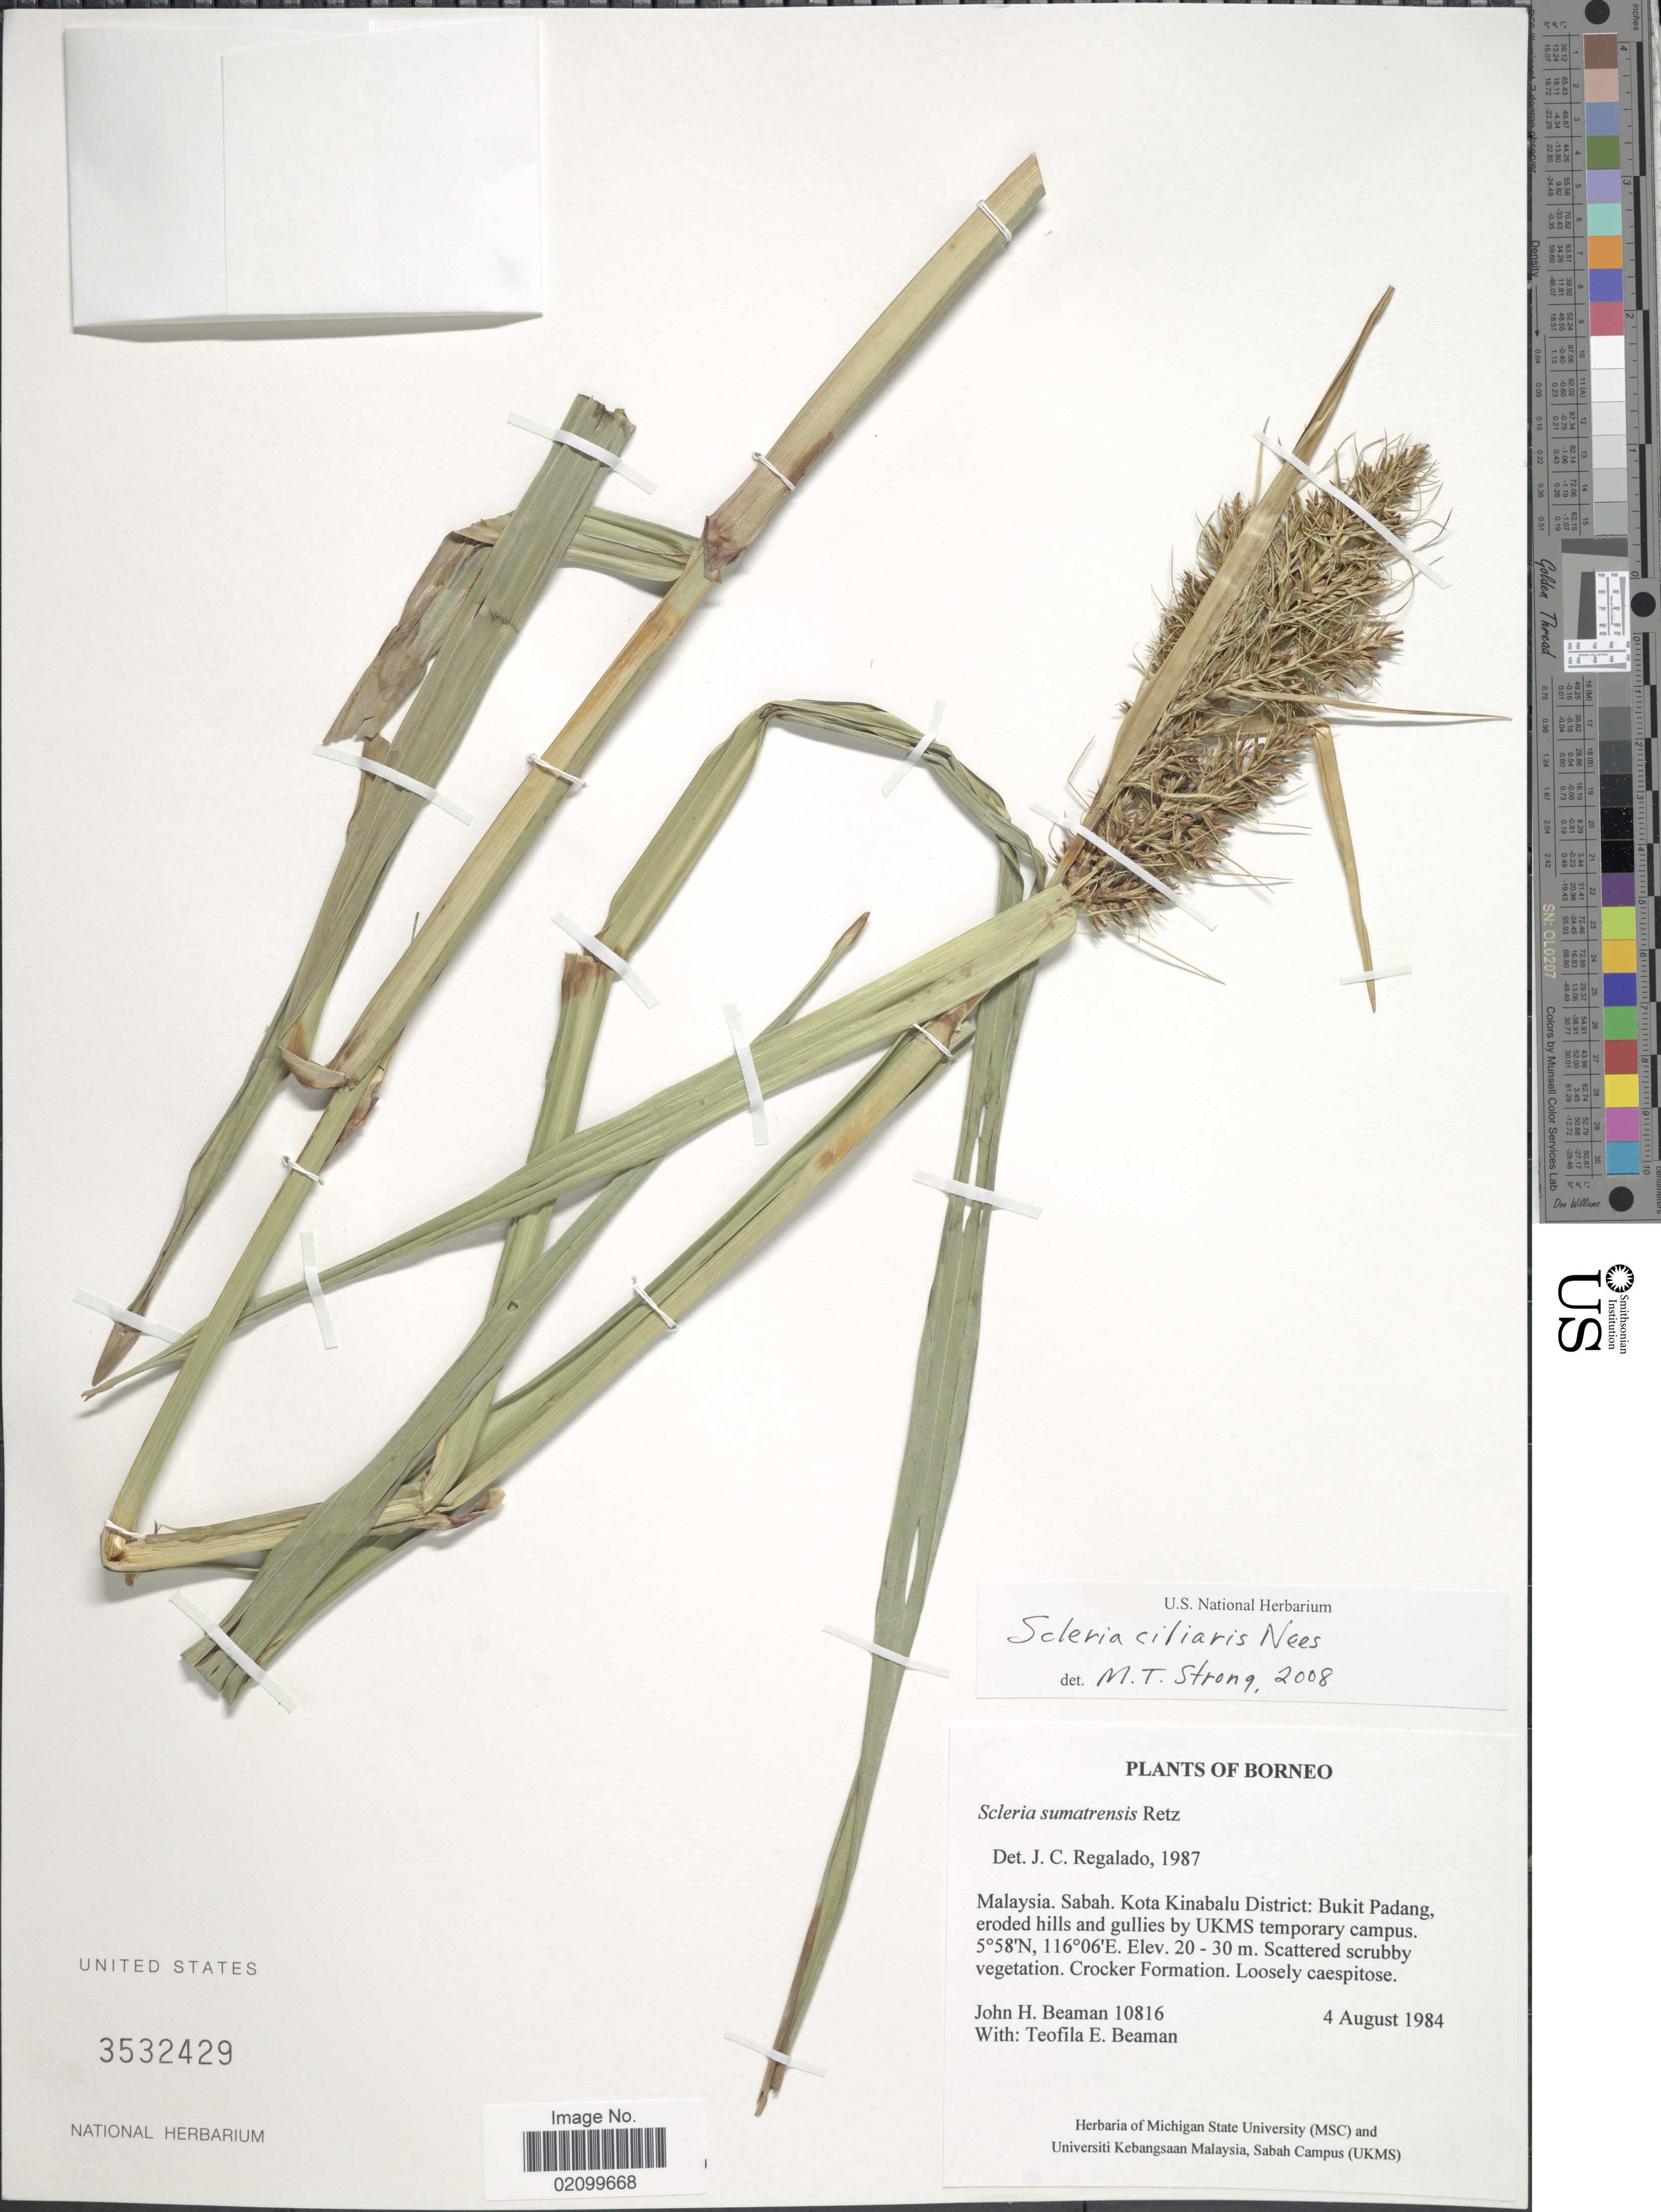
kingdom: Plantae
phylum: Tracheophyta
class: Liliopsida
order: Poales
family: Cyperaceae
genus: Scleria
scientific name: Scleria ciliaris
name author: Nees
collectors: J. H. Beaman & T. E. Beaman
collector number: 10816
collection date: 1984-08-04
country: Malaysia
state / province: Sabah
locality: Borneo. Kota Kinabalu district: Bukit Padang, eroded hills and gullies by UKMS temporary campus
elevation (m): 20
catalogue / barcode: US 3532429